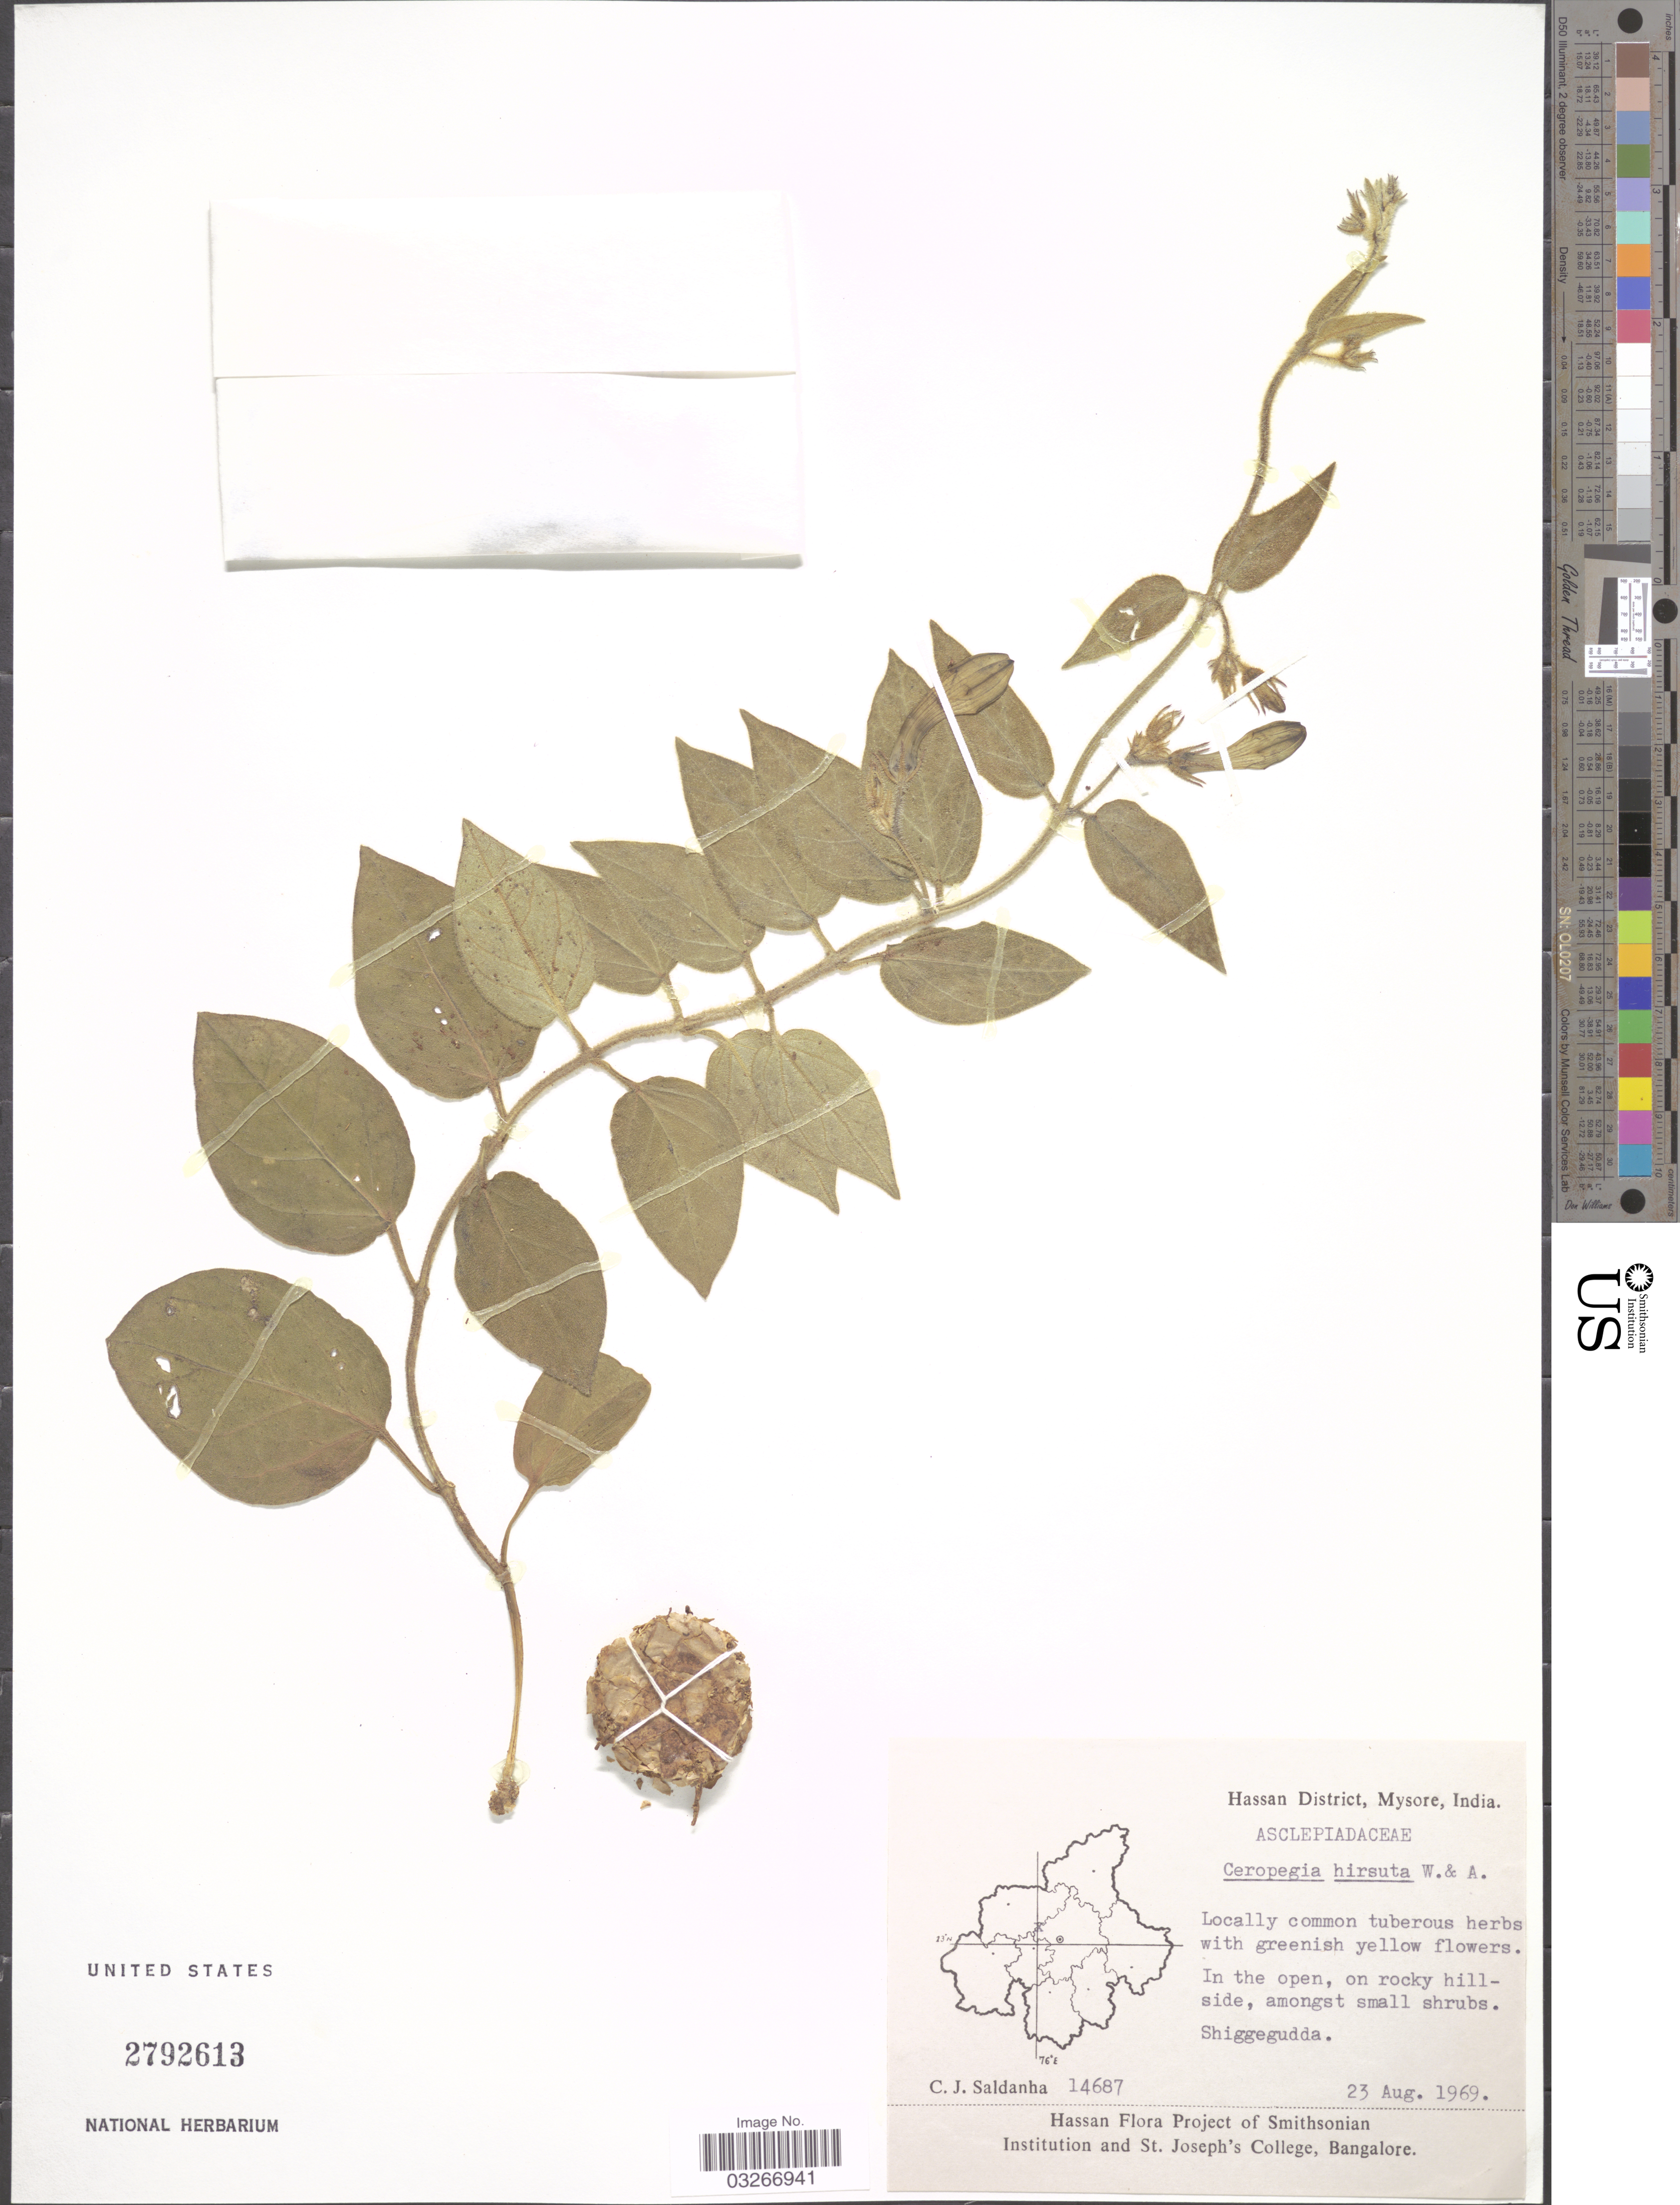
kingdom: Plantae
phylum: Tracheophyta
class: Magnoliopsida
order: Gentianales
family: Apocynaceae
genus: Ceropegia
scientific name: Ceropegia hirsuta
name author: Wight & Arn.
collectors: C. J. Saldanha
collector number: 14687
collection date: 1969-08-23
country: India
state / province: Karnataka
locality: Hassan District, Mysore. Shiggegudda.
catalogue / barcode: US 2792613